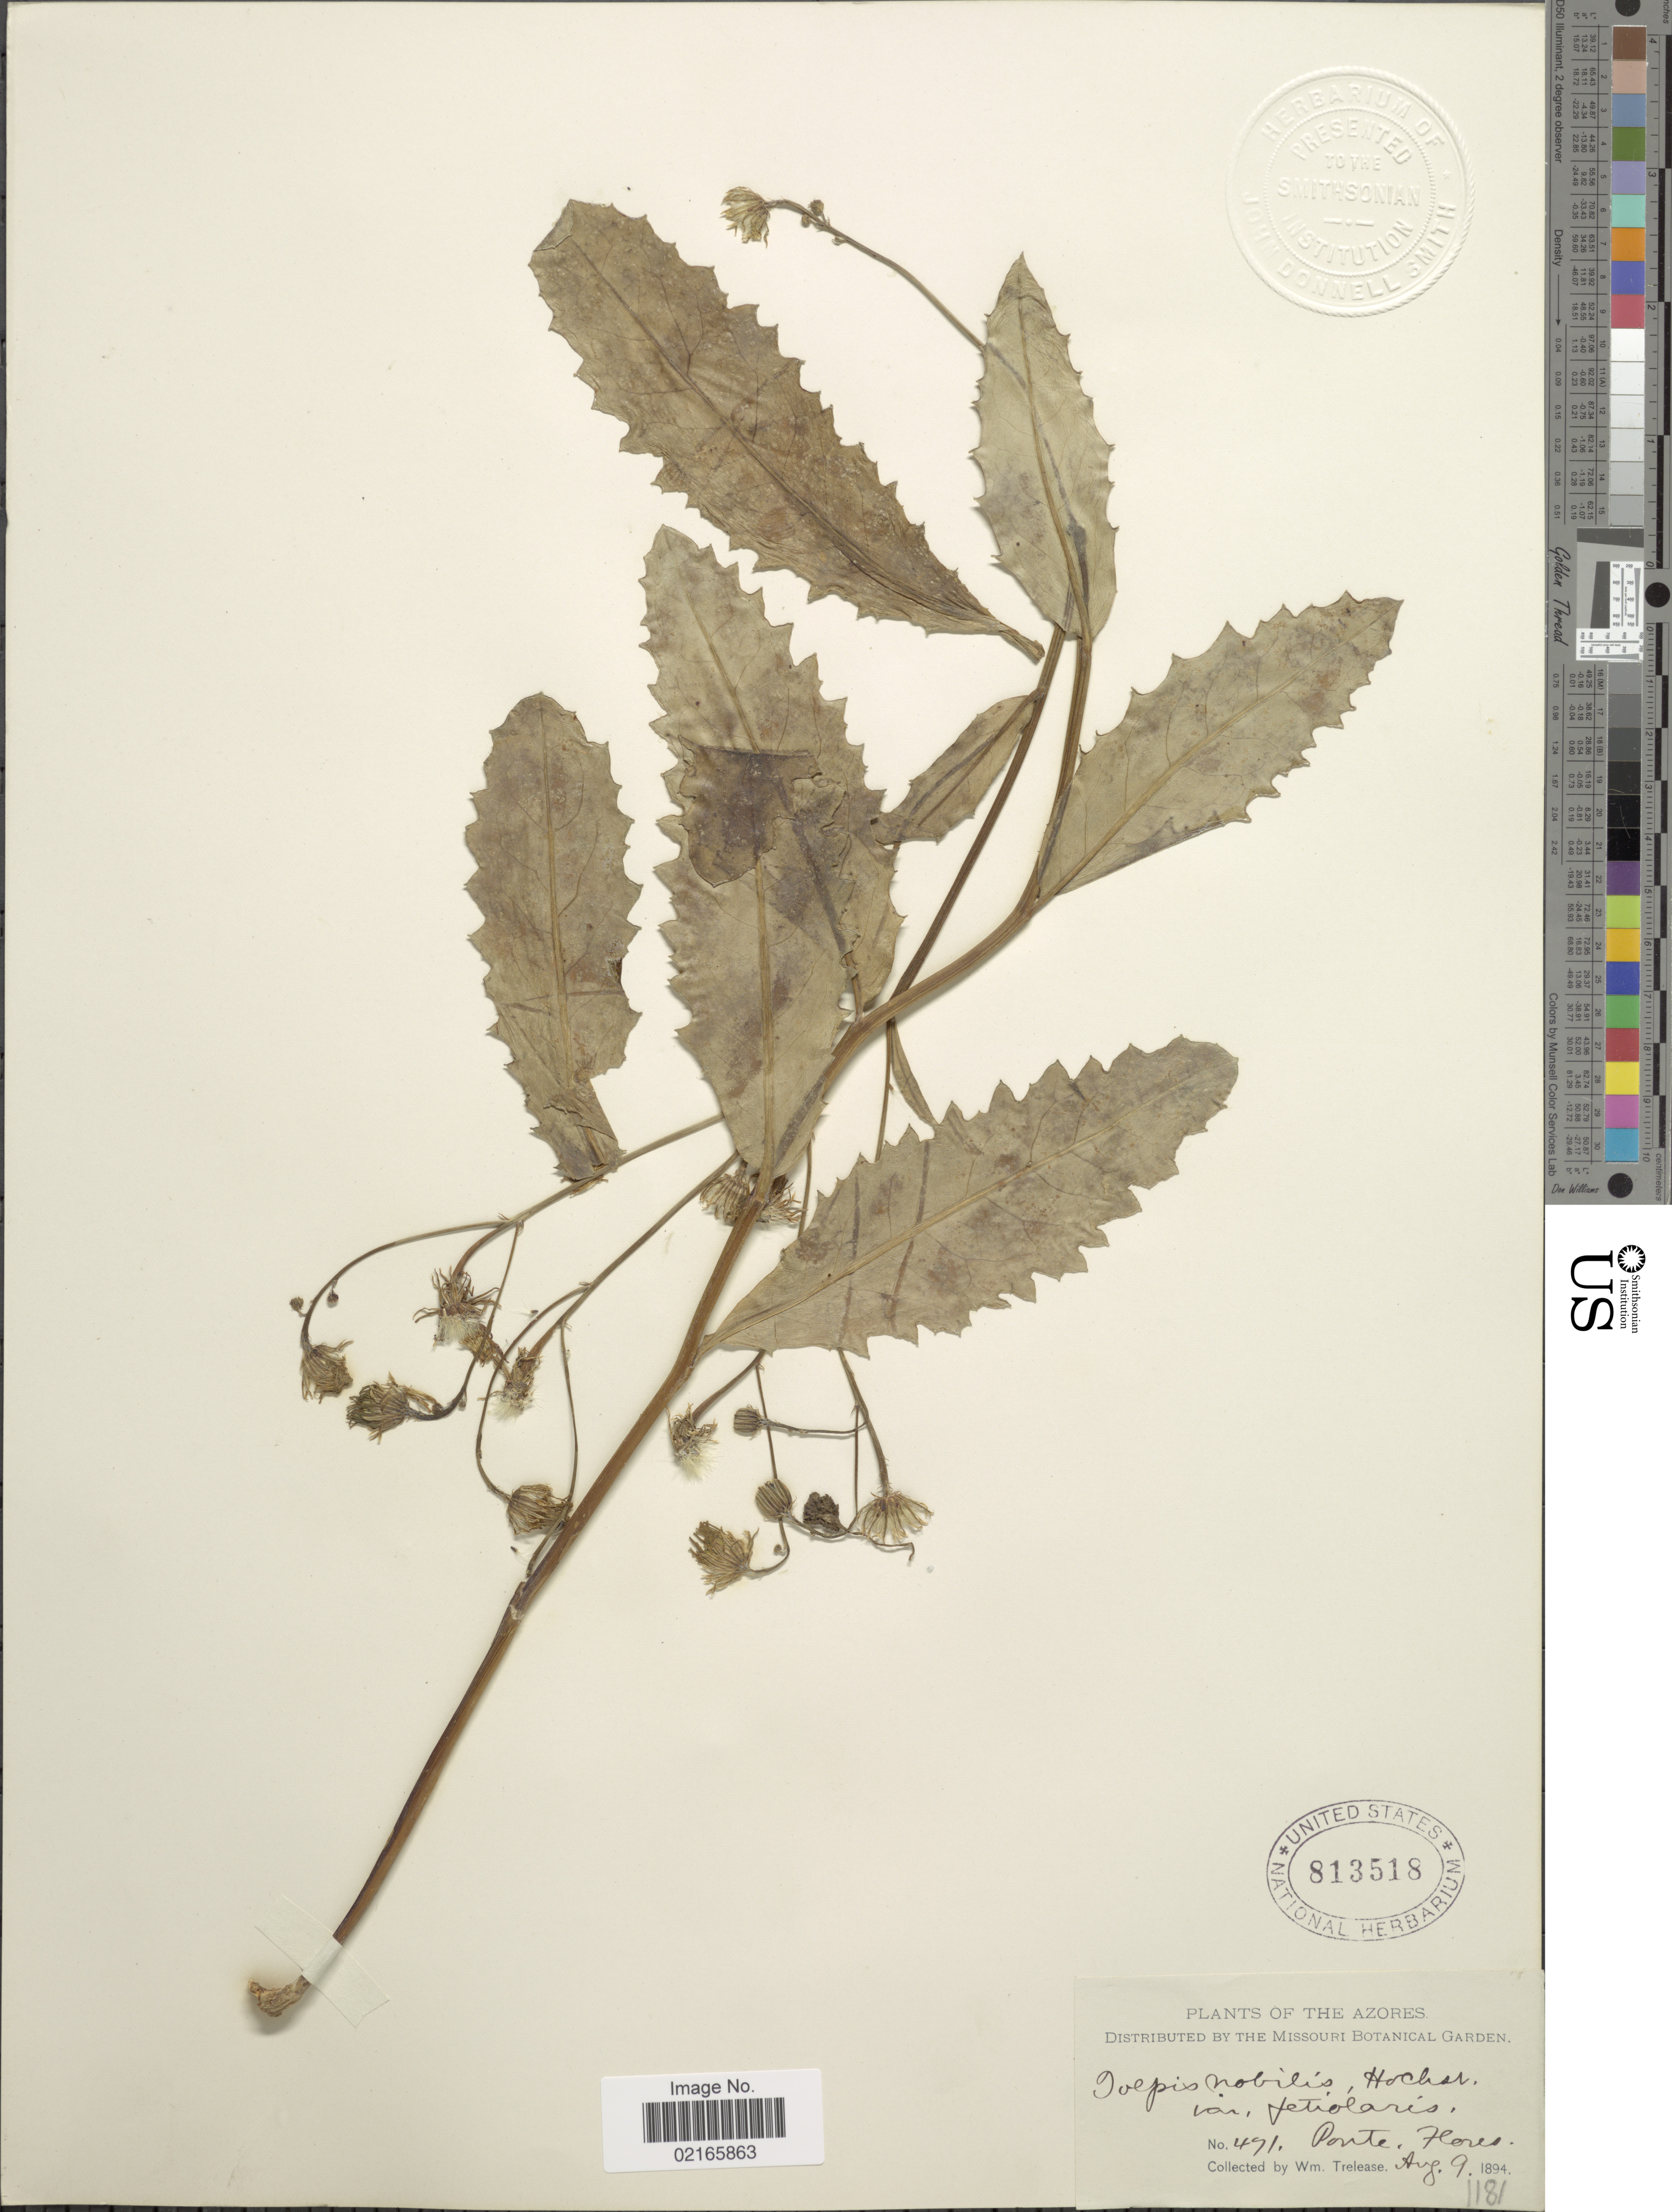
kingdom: Plantae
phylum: Tracheophyta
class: Magnoliopsida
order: Asterales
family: Asteraceae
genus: Tolpis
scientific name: Tolpis azorica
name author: (Nutt.) P. Silva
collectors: W. Trelease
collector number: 491/1181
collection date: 1894-08-09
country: Portugal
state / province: Azores (Aut. Reg.)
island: Flores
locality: Ponte, Flores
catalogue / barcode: US 813518